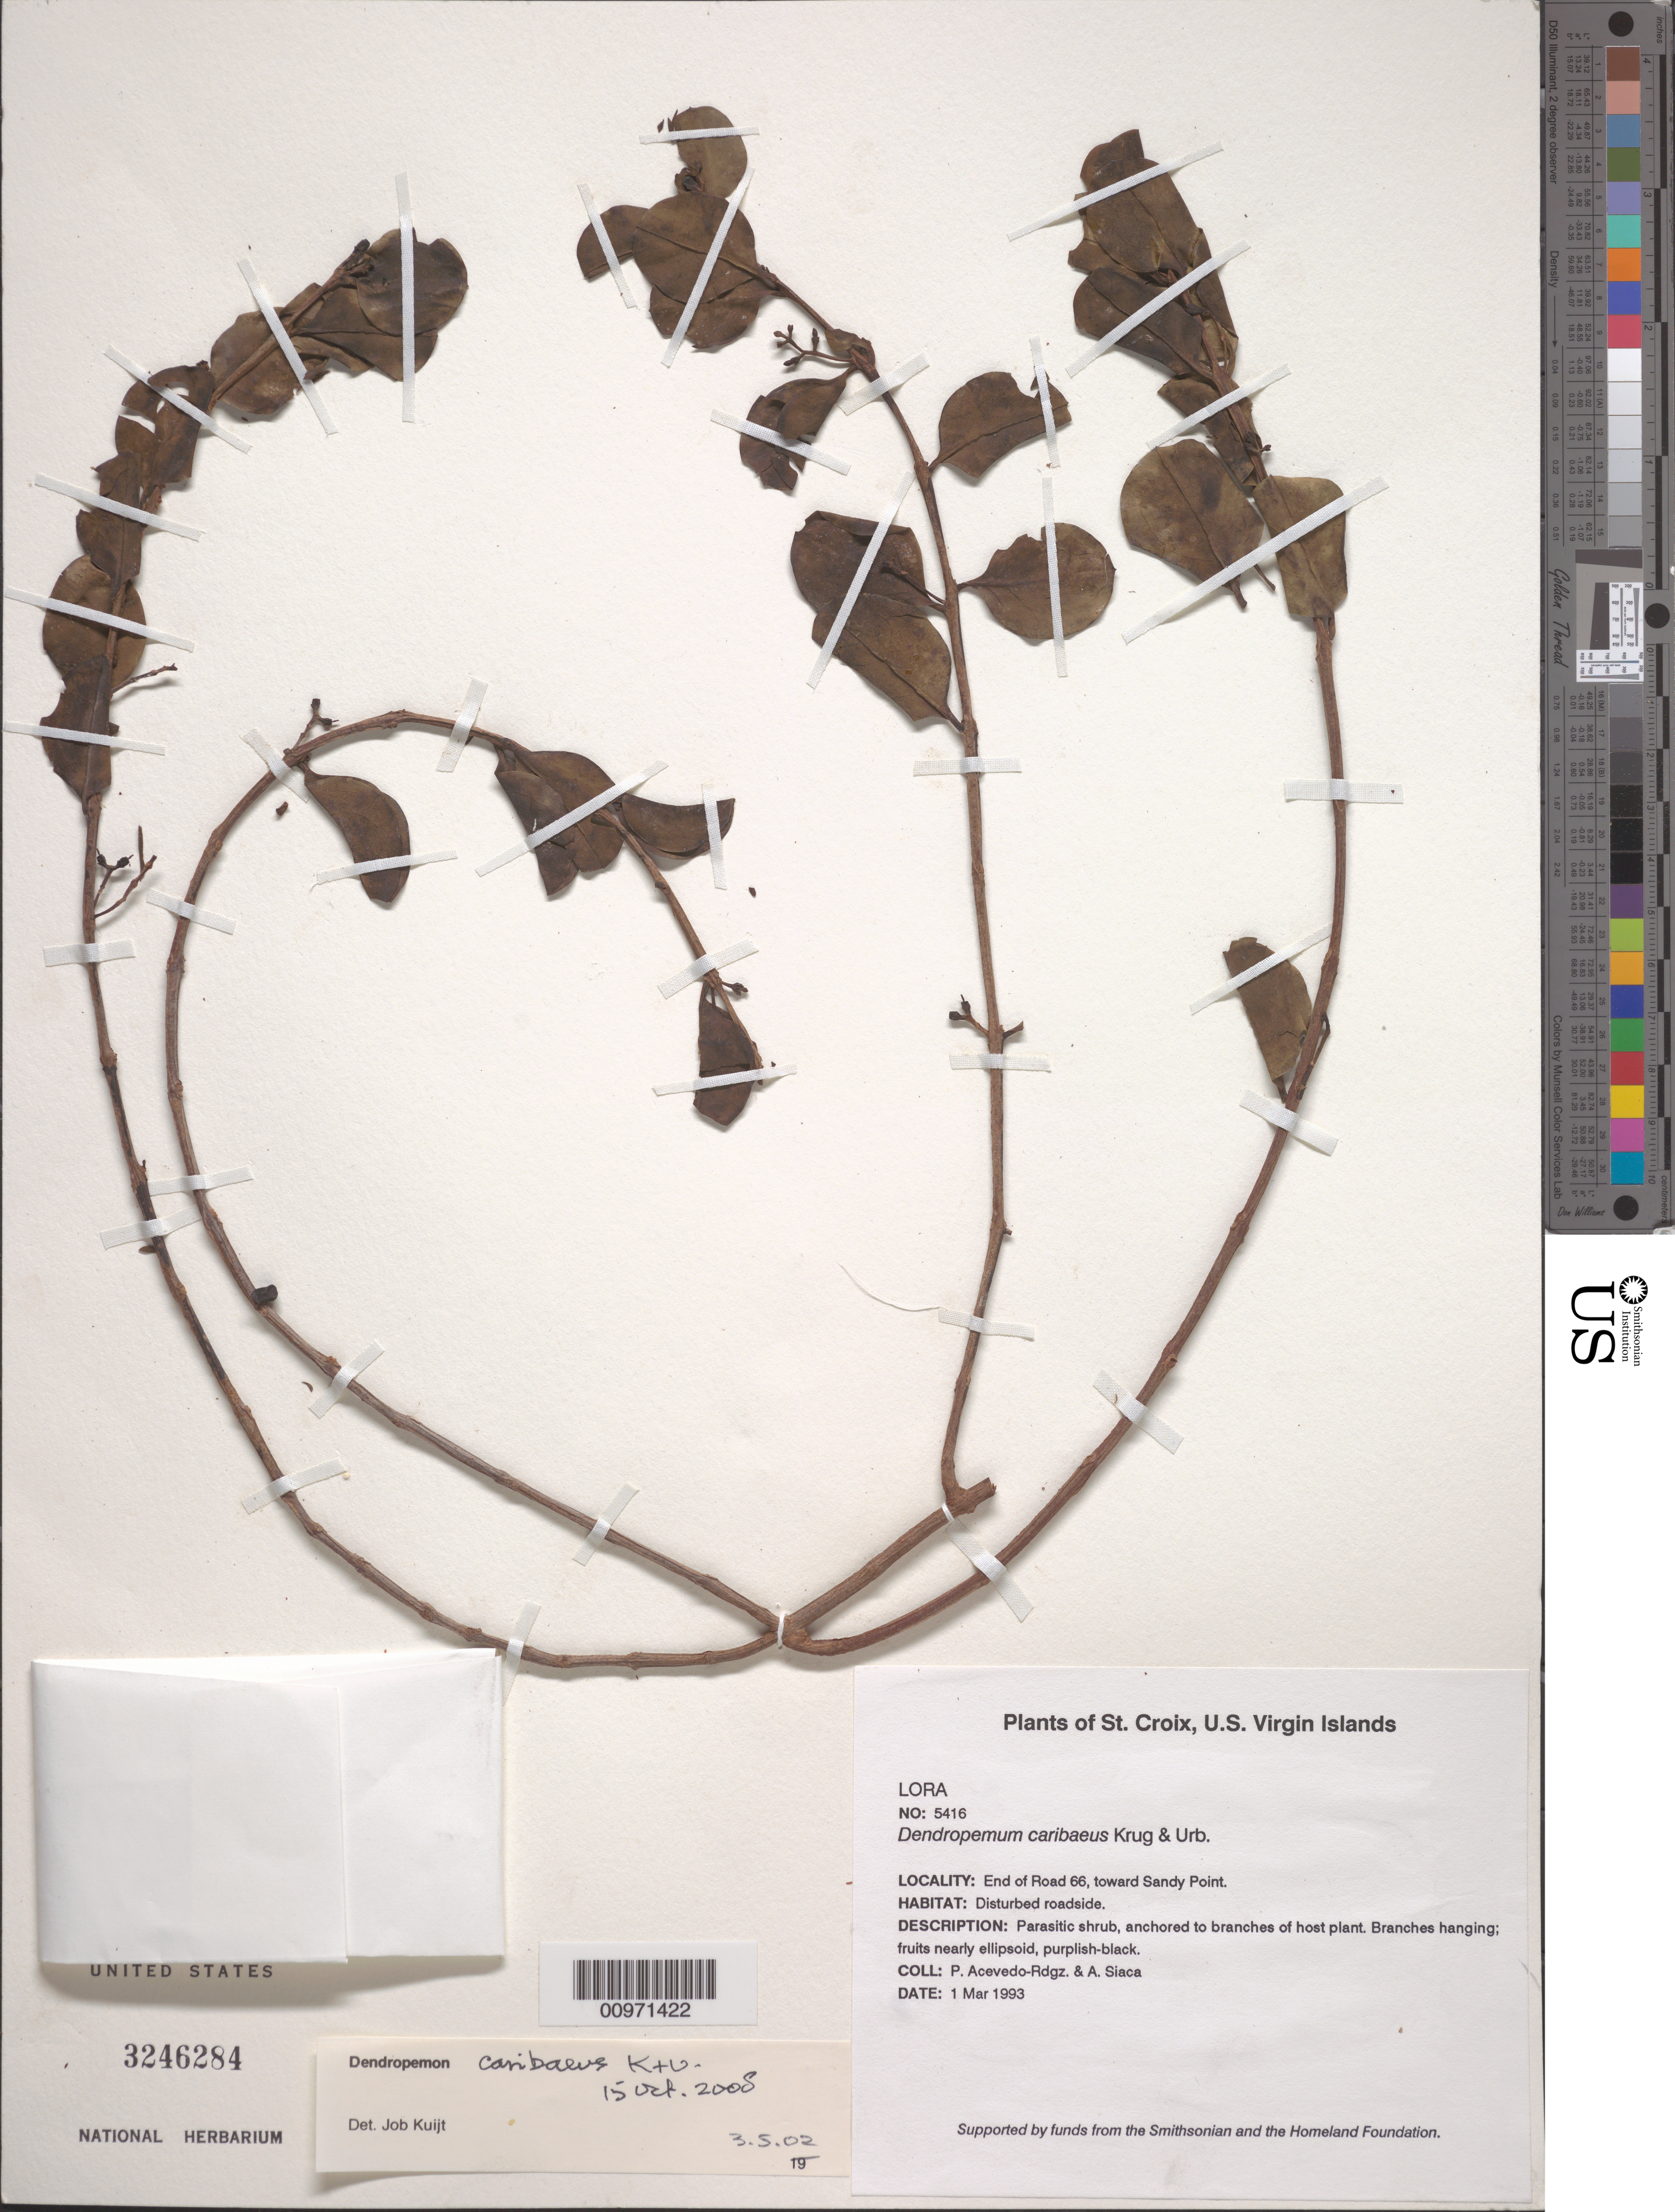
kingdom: Plantae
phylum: Tracheophyta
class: Magnoliopsida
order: Santalales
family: Loranthaceae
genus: Dendropemon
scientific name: Dendropemon caribaeus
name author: Krug & Urb.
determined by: Kuijt, Job, (CANADA)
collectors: P. Acevedo-Rodr. & A. Siaca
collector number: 5416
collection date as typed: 01 Mar 1993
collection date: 1993-03-01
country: U.S. Virgin Islands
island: St. Croix I.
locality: End of Road 66, toward Sandy Point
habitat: Disturbed vegetation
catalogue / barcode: US 3246284